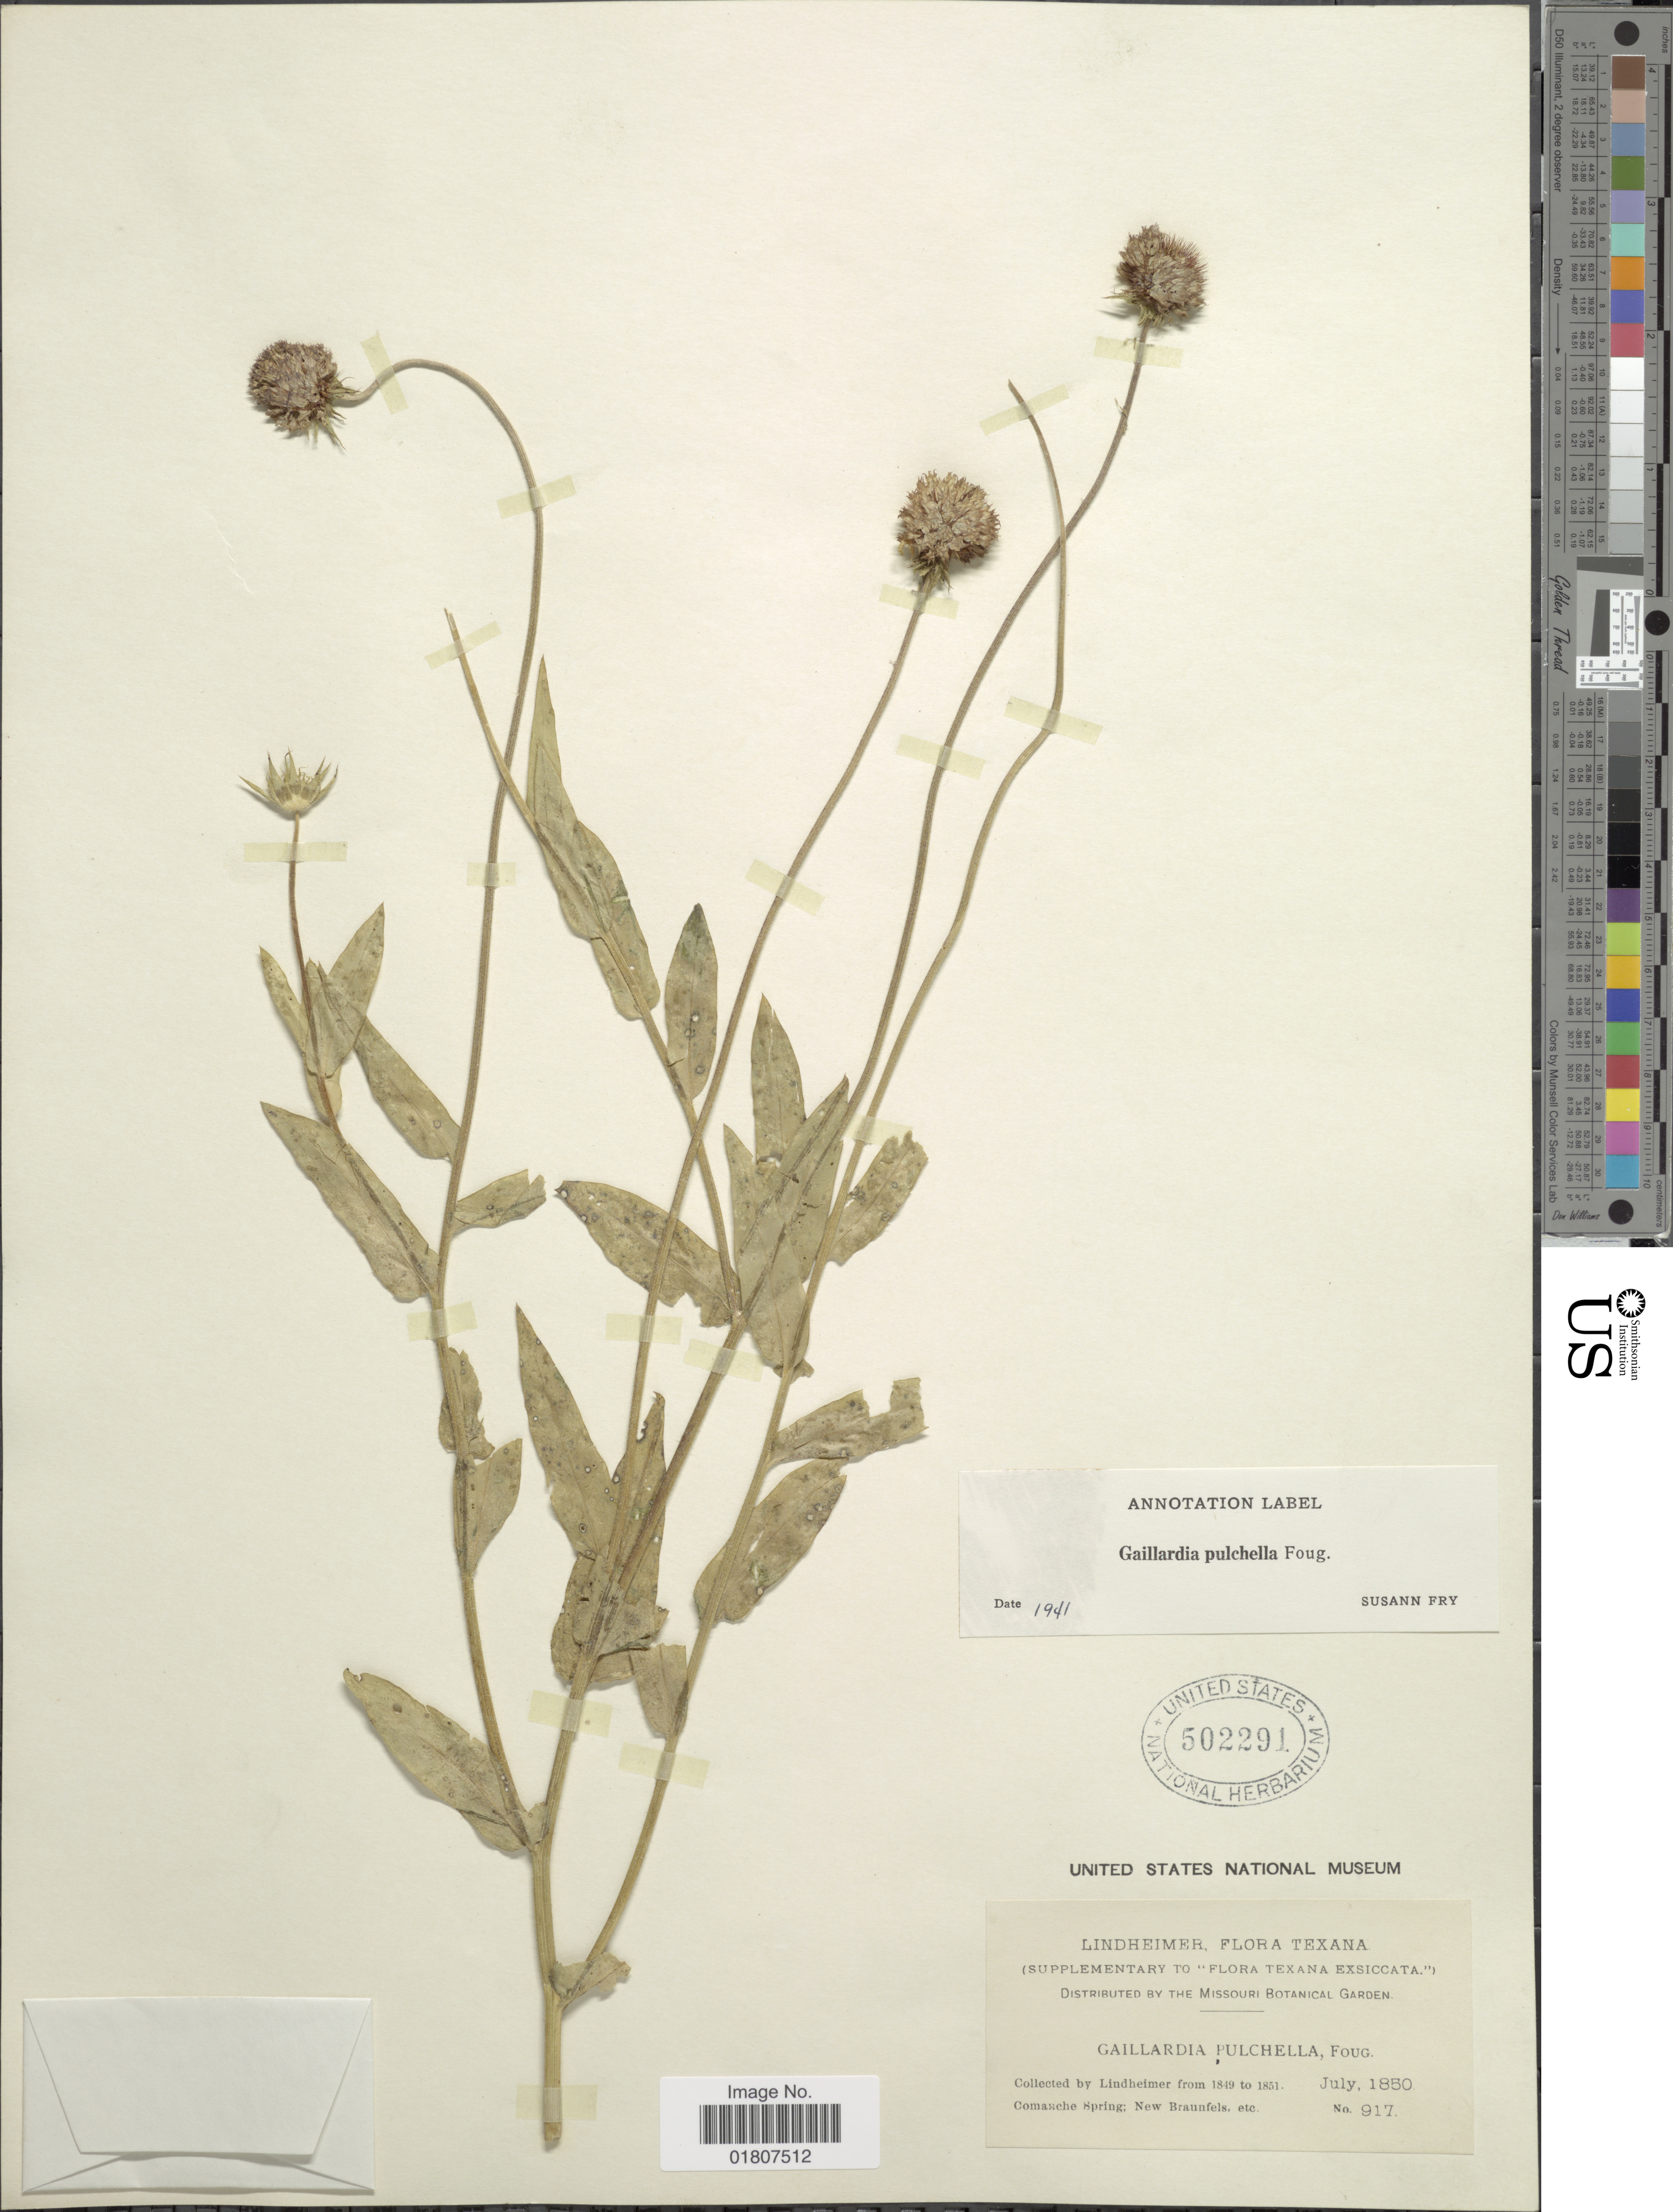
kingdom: Plantae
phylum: Tracheophyta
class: Magnoliopsida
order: Asterales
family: Asteraceae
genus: Gaillardia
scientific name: Gaillardia pulchella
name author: Foug.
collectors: -. Lindheimer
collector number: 917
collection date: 1850-07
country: United States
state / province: Texas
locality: Comanche Spring; New Braunfels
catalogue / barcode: US 502291